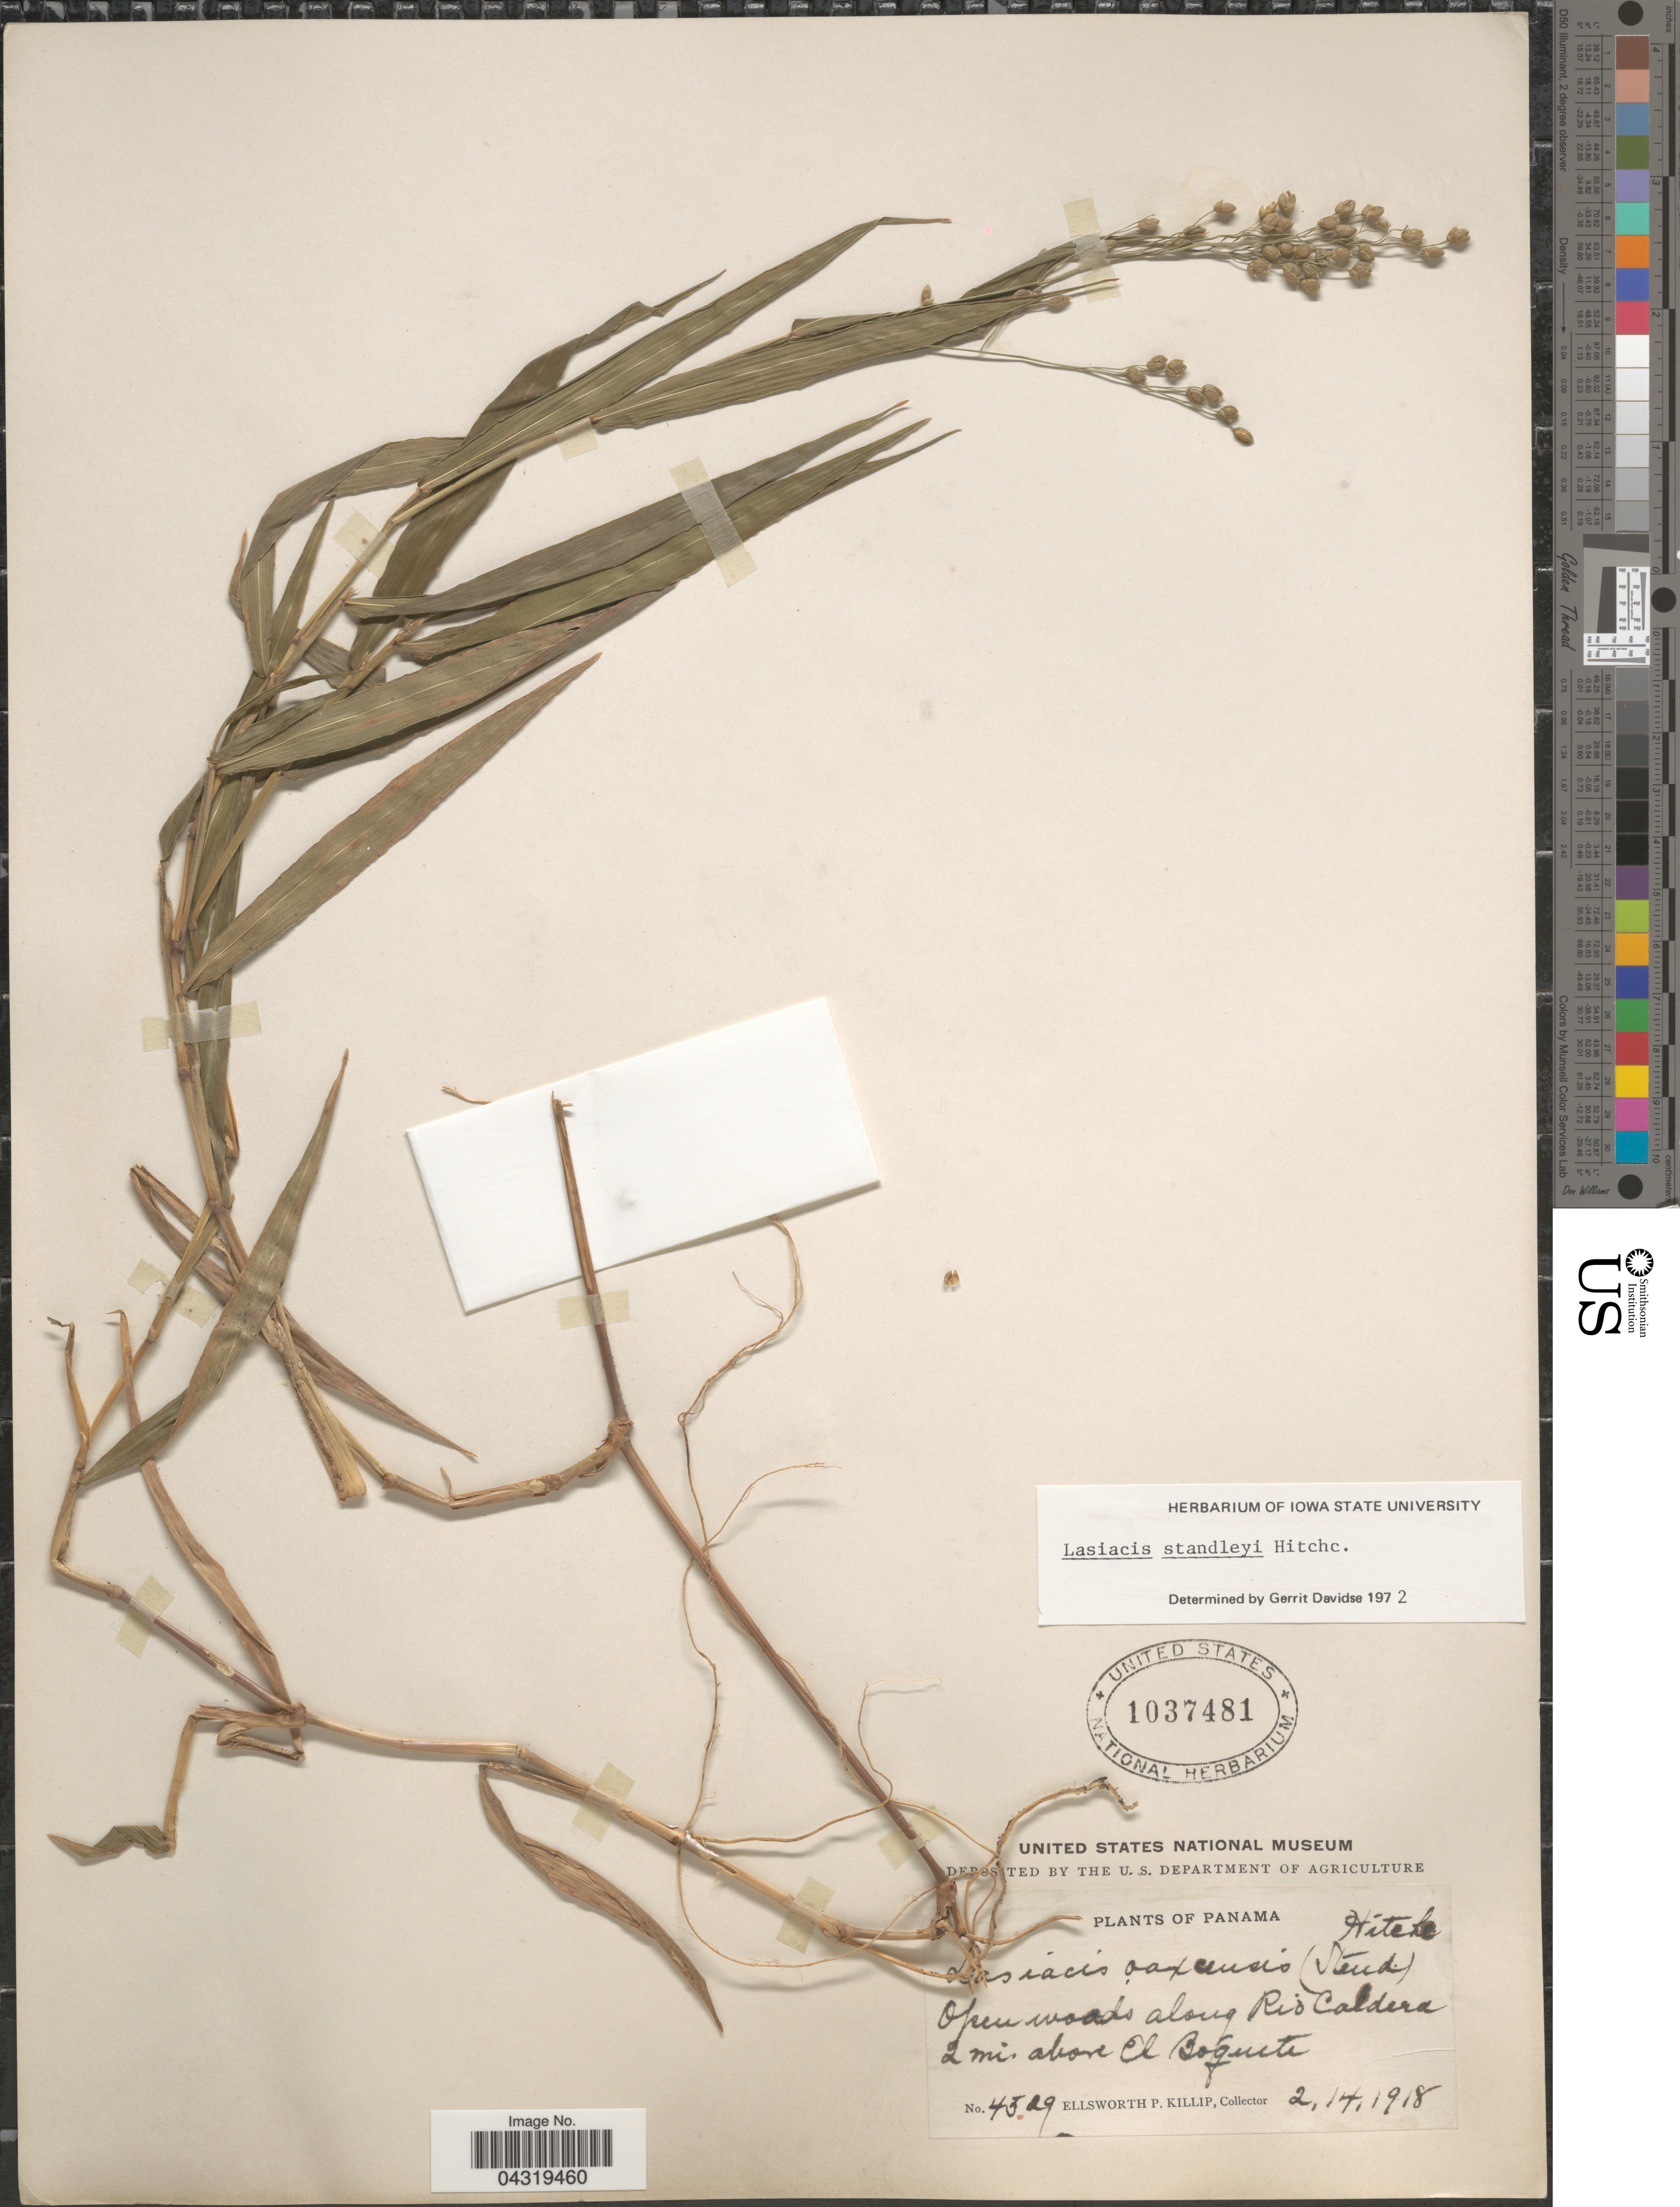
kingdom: Plantae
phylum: Tracheophyta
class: Liliopsida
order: Poales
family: Poaceae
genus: Lasiacis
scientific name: Lasiacis standleyi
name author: Hitchc.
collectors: E. P. Killip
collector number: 4529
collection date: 1918-02-14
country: Panama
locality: Open woods along Rio Caldera 2 mi. above El Boquete.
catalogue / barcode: US 1037481